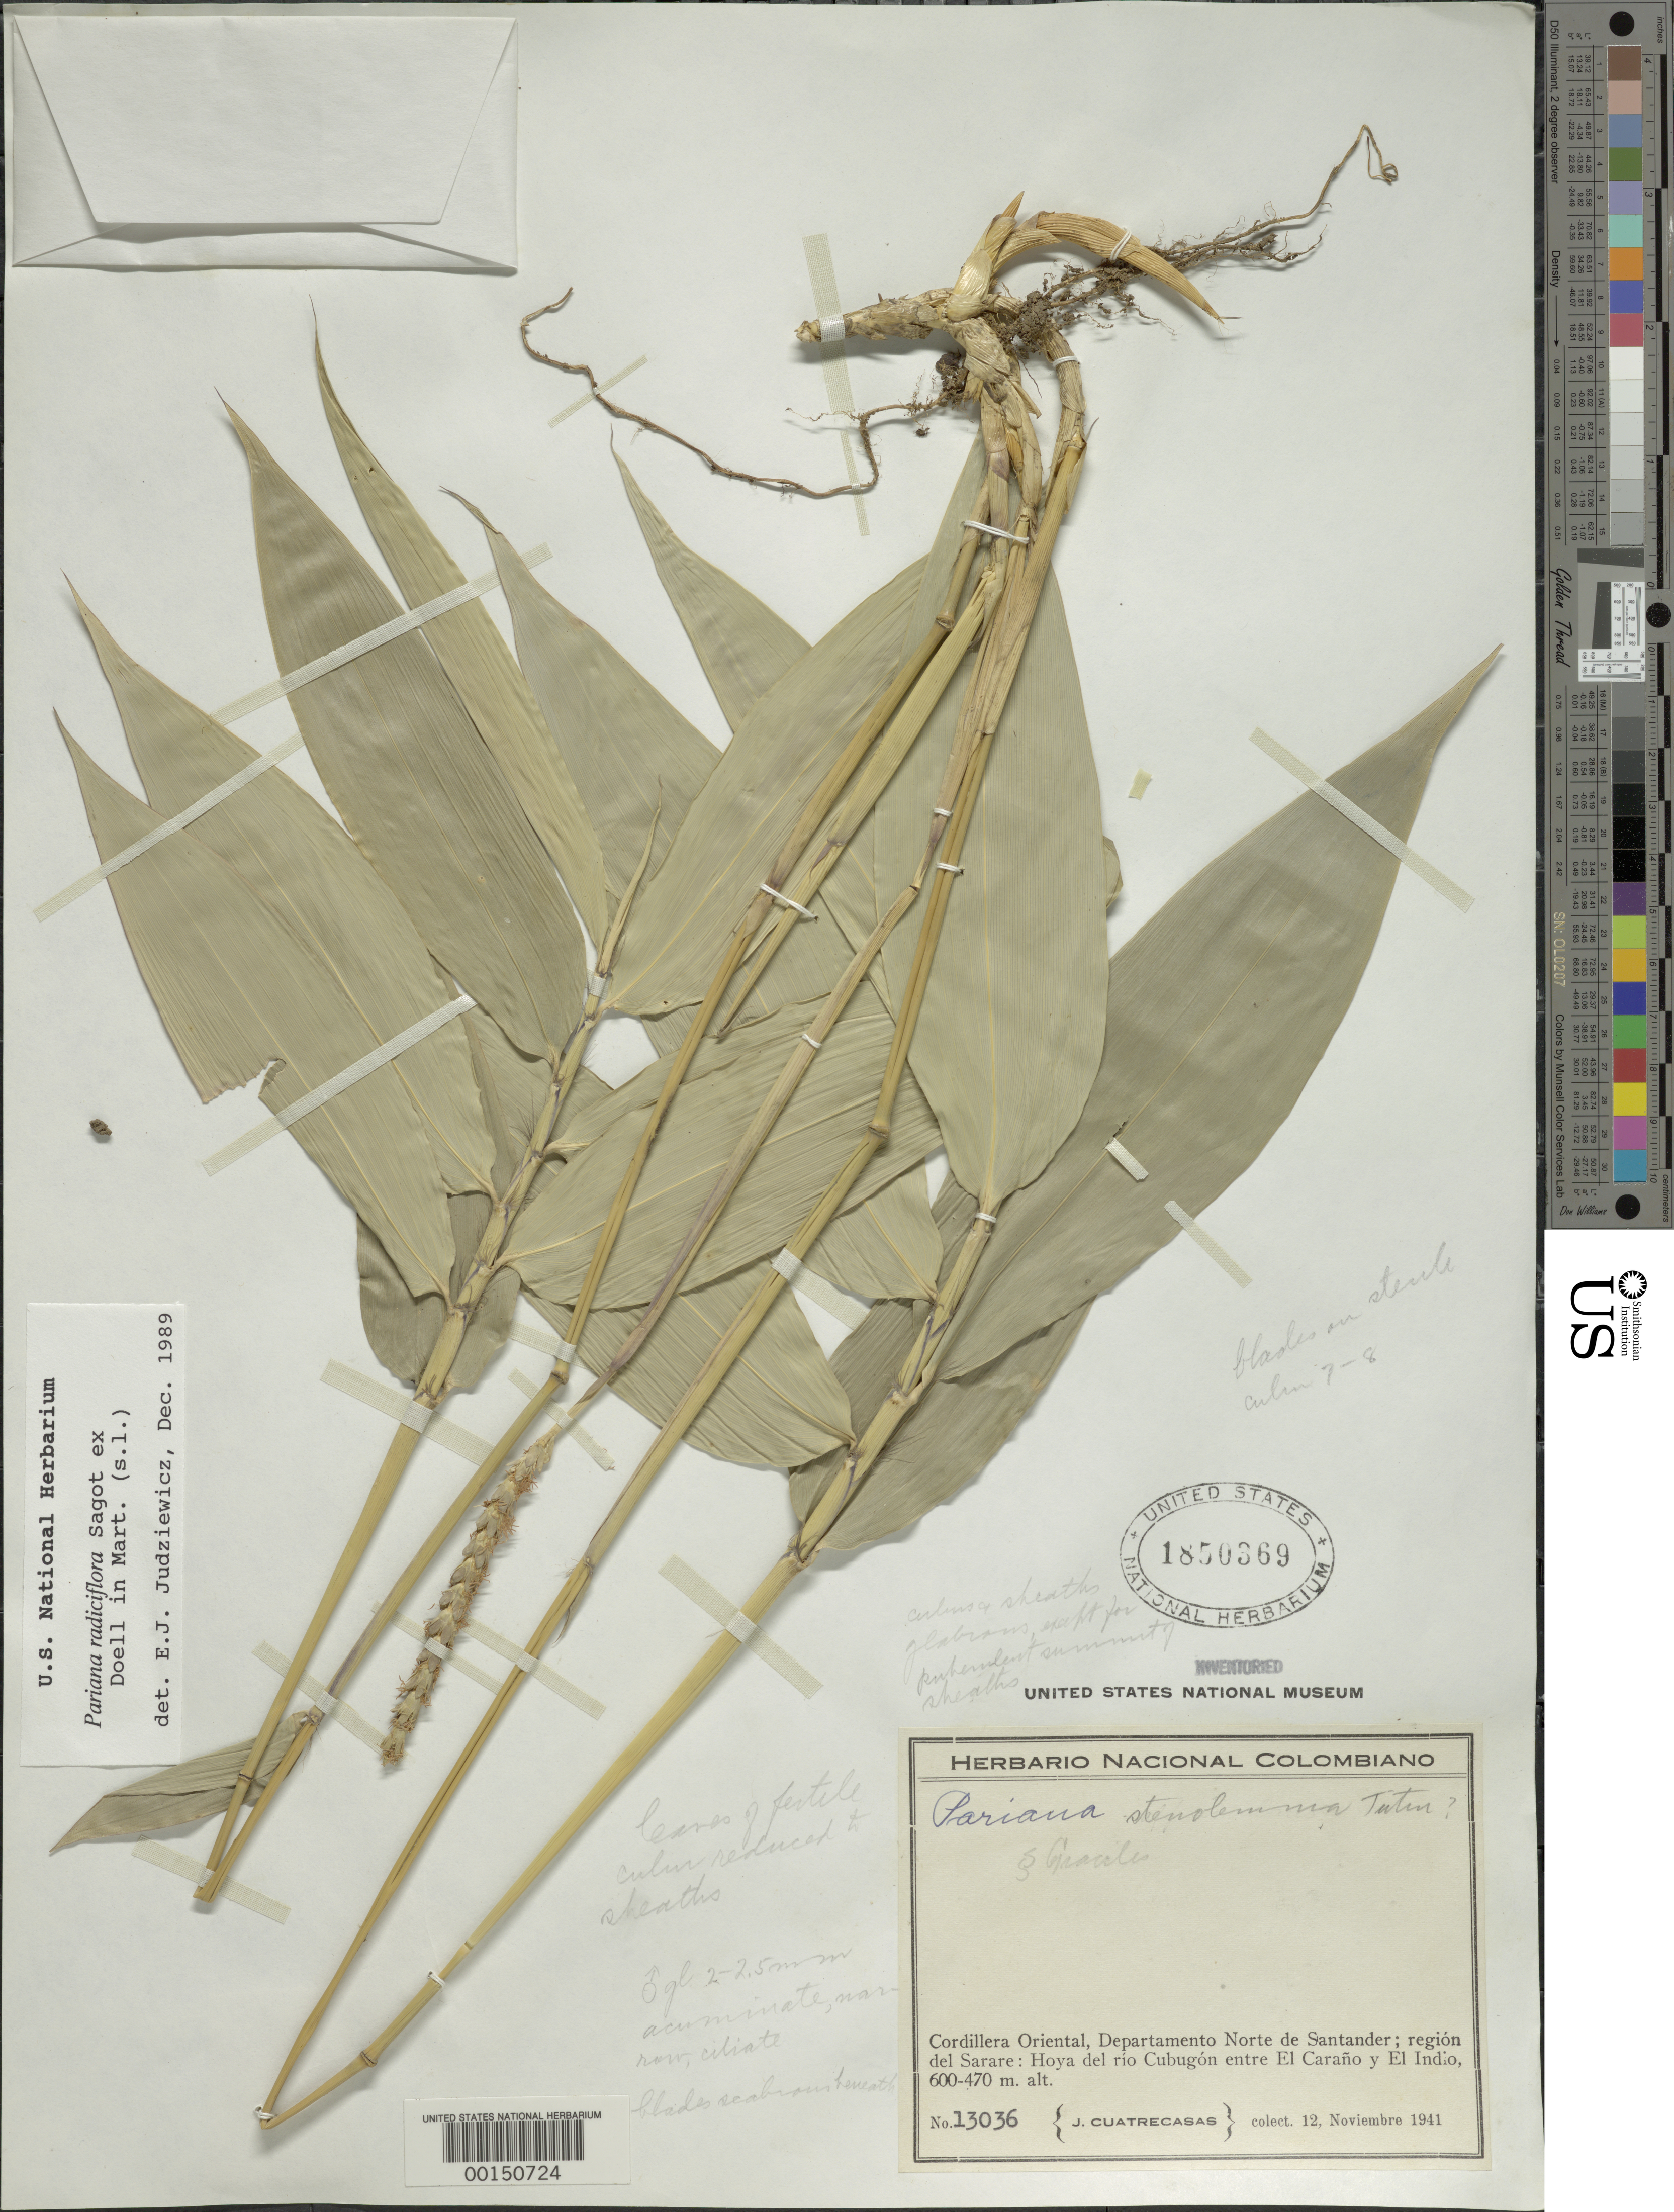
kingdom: Plantae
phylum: Tracheophyta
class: Liliopsida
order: Poales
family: Poaceae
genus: Pariana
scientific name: Pariana stenolemma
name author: Tutin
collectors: J. Cuatrecasas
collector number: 13036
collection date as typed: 12 Nov 1941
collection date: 1941-11-12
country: Colombia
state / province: Norte de Santander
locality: Cordillera Oriental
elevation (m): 600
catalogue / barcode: US 1850369